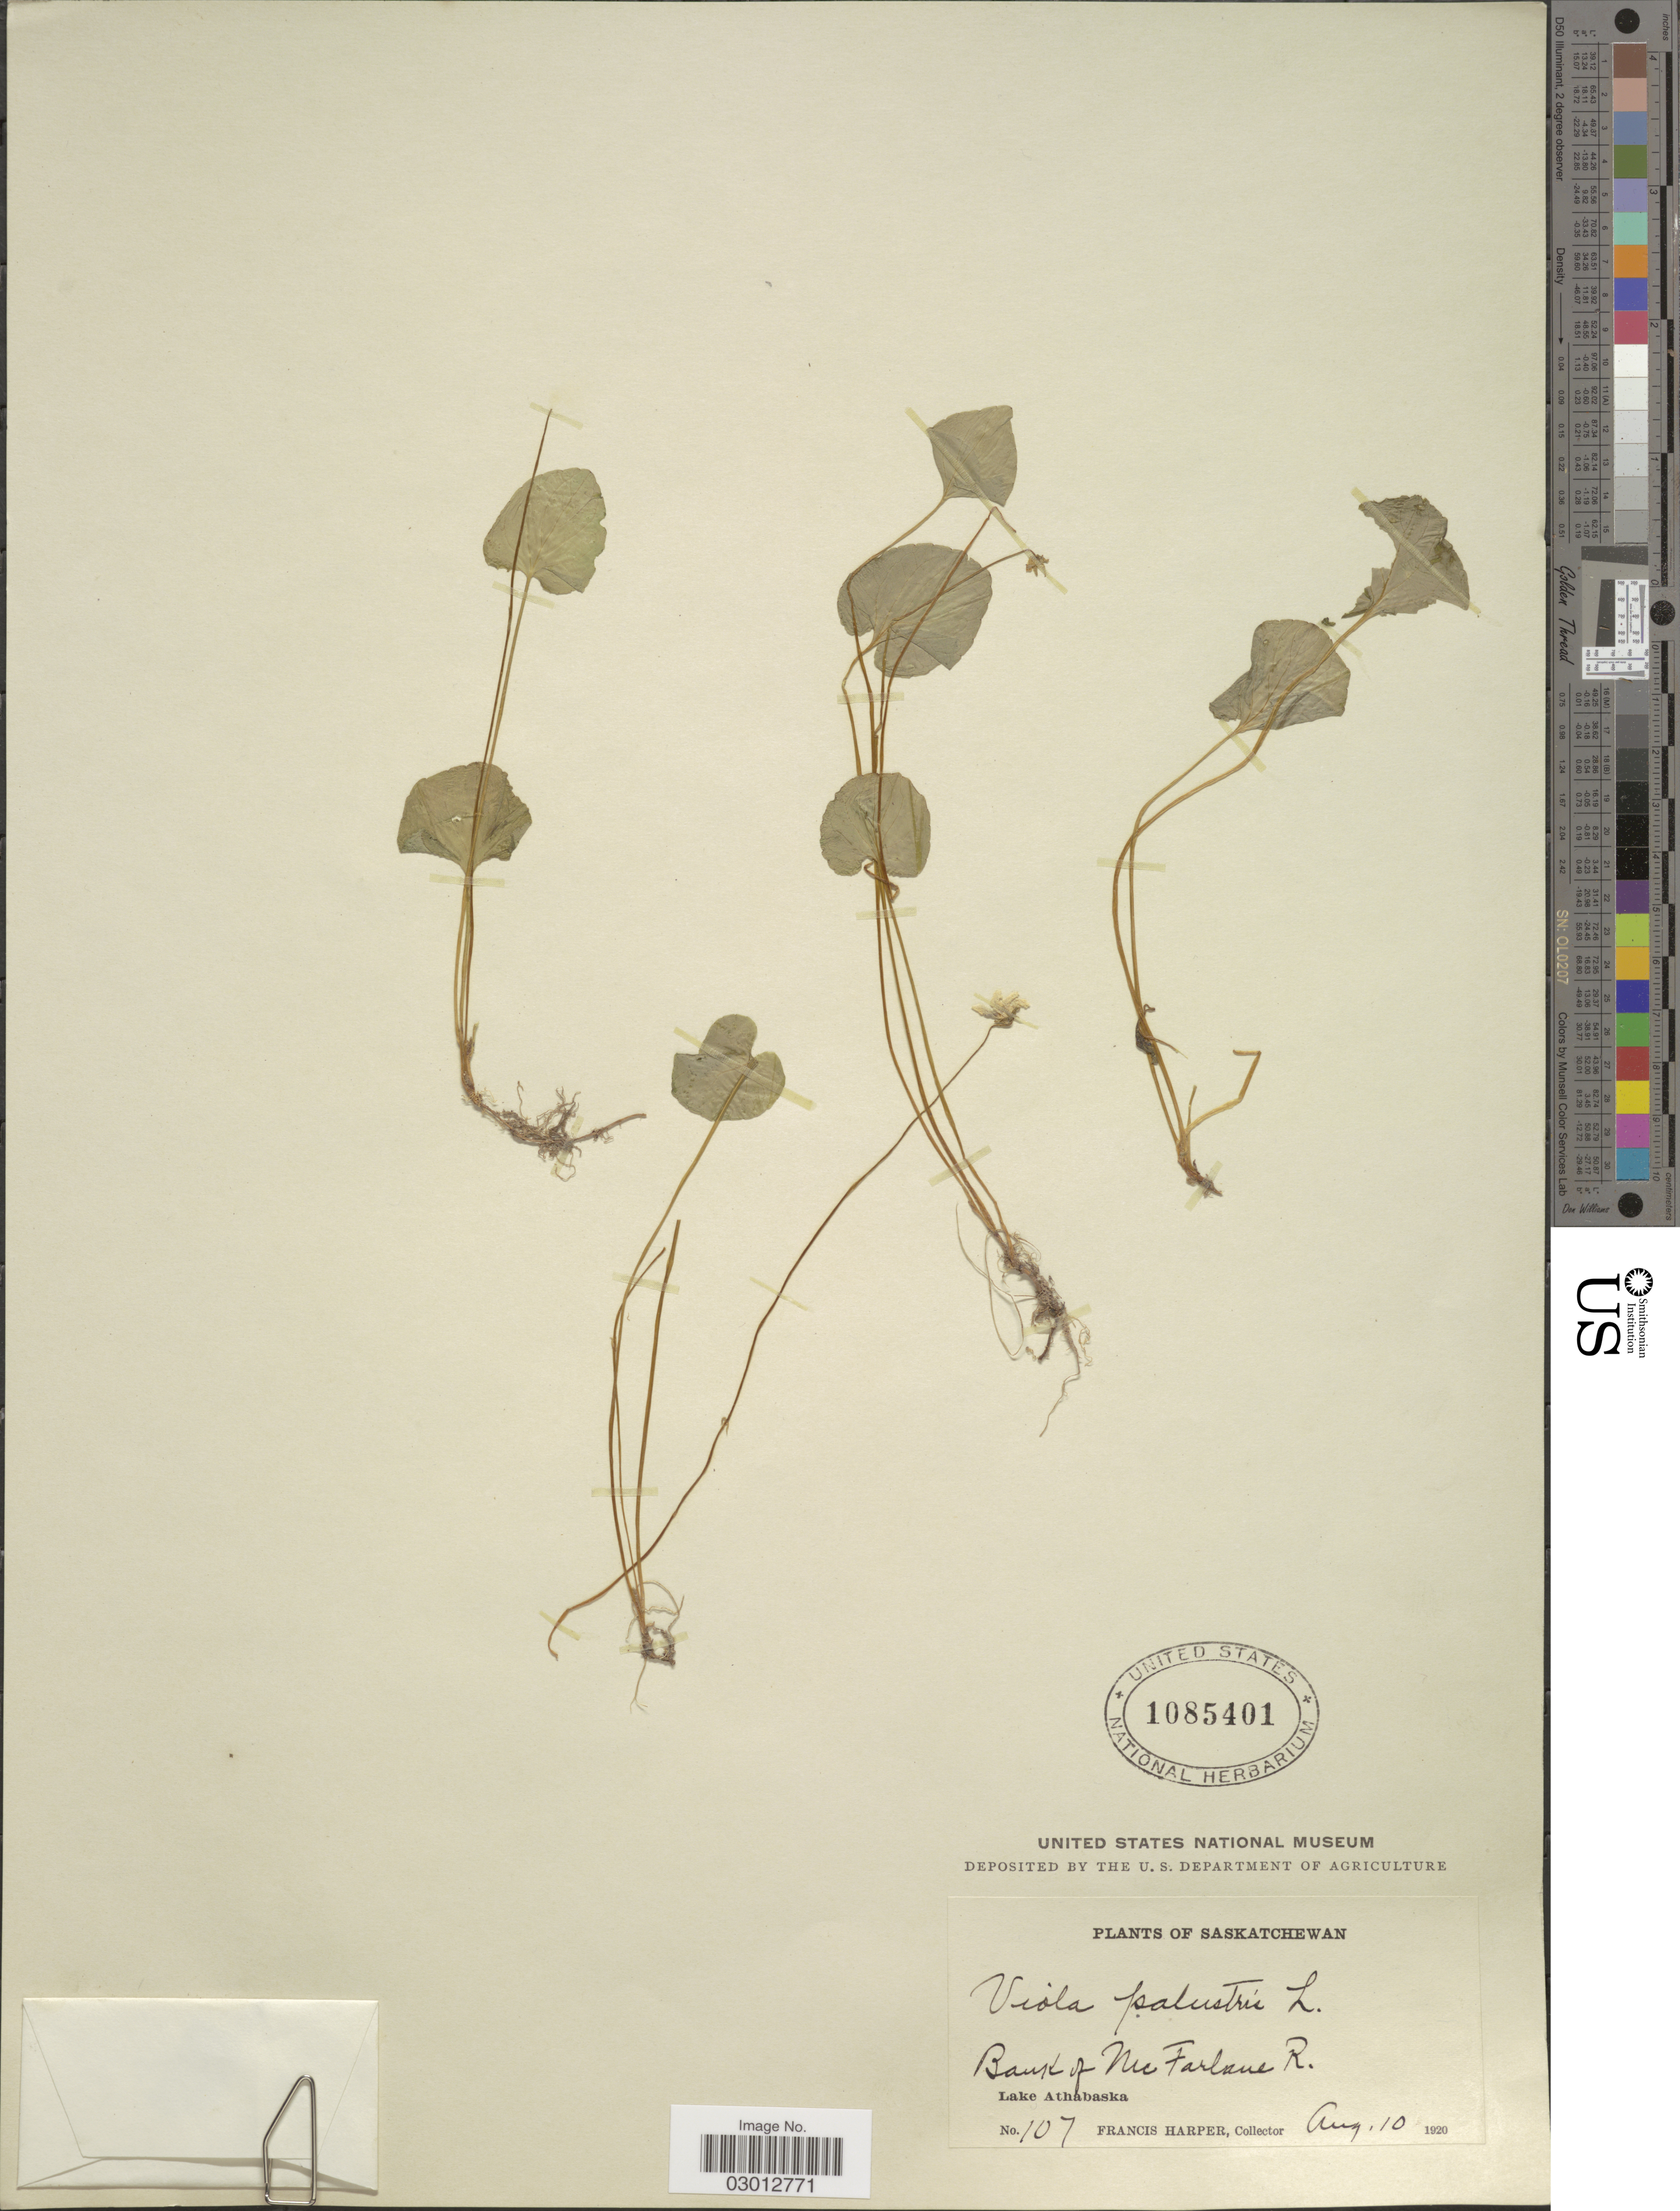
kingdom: Plantae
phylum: Tracheophyta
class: Magnoliopsida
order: Malpighiales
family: Violaceae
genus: Viola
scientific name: Viola palustris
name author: L.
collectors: F. Harper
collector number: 107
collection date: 1920-08-10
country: Canada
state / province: Saskatchewan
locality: Bank of Mc Farlane R. Lake Athabaska.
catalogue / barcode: US 1085401